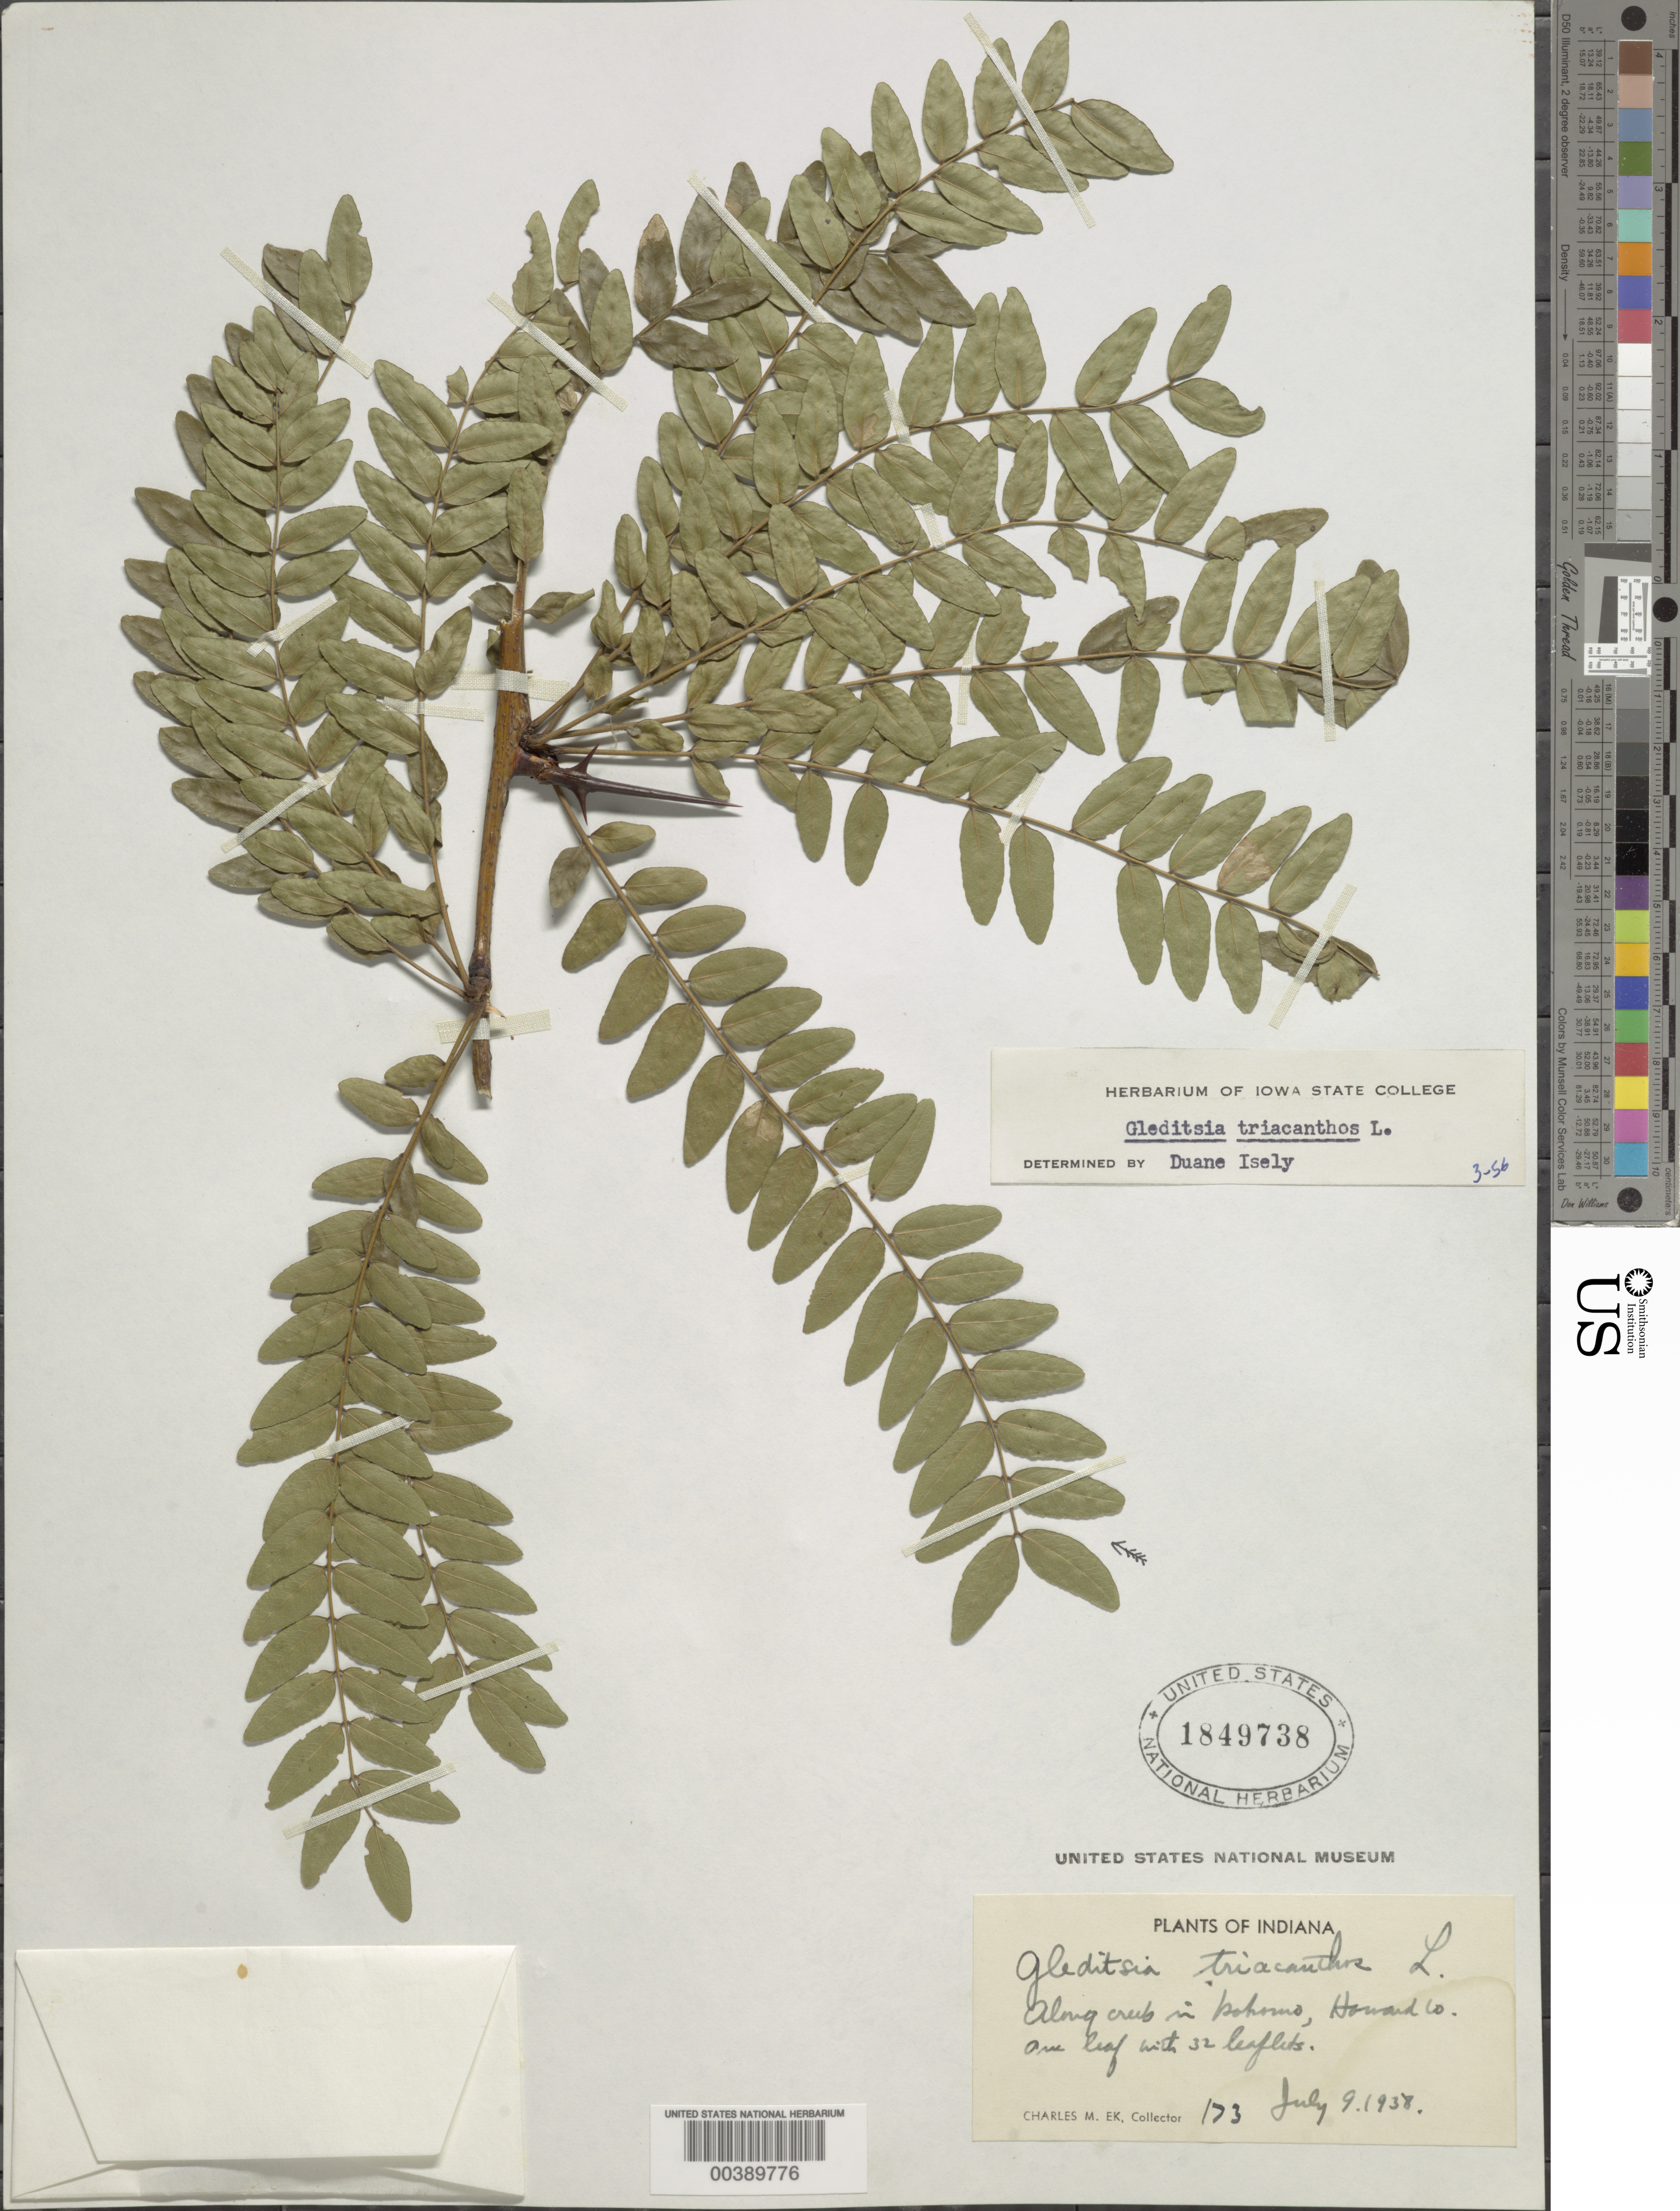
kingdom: Plantae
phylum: Tracheophyta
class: Magnoliopsida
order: Fabales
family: Fabaceae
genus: Gleditsia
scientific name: Gleditsia triacanthos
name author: L.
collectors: C. Ek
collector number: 173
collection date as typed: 09 Jul 1938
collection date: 1938-07-09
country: United States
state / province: Indiana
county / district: Howard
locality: In kokomo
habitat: Along creek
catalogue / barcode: US 1849738